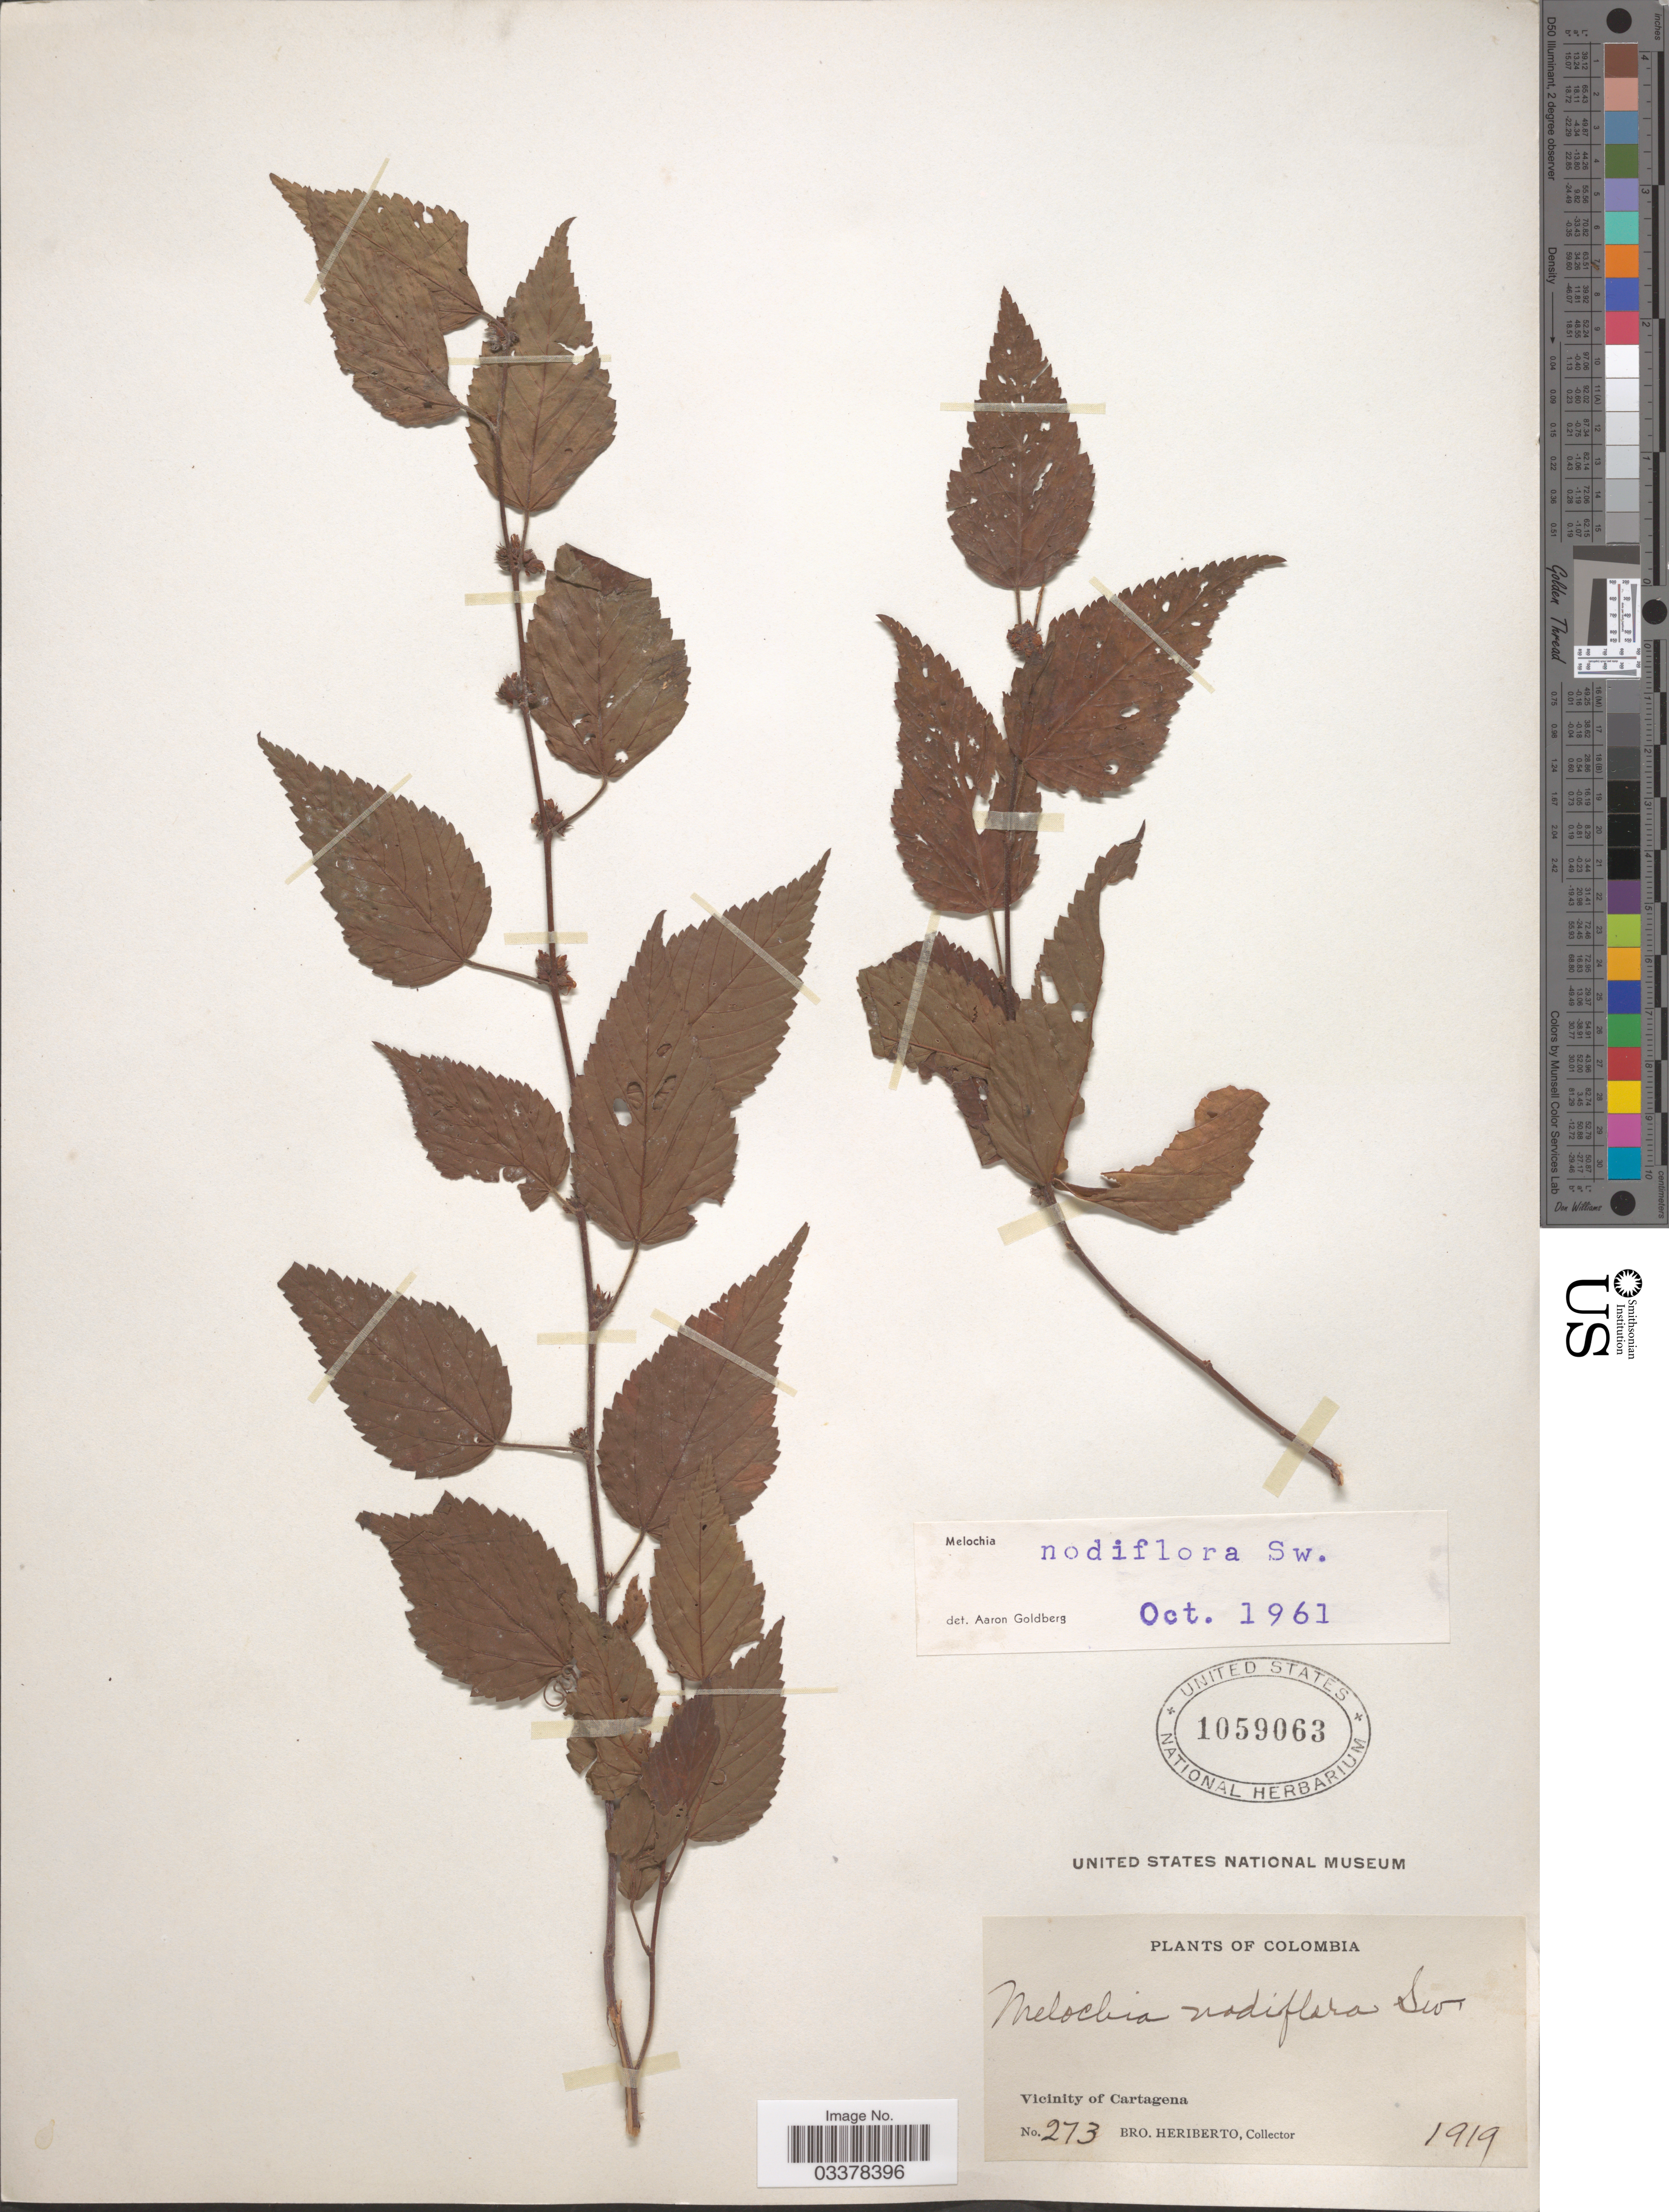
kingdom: Plantae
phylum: Tracheophyta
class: Magnoliopsida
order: Malvales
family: Malvaceae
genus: Melochia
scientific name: Melochia nodiflora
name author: Sw.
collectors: B. Heriberto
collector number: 273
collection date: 1919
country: Colombia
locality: Vicinity of Cartagena.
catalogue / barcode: US 1059063